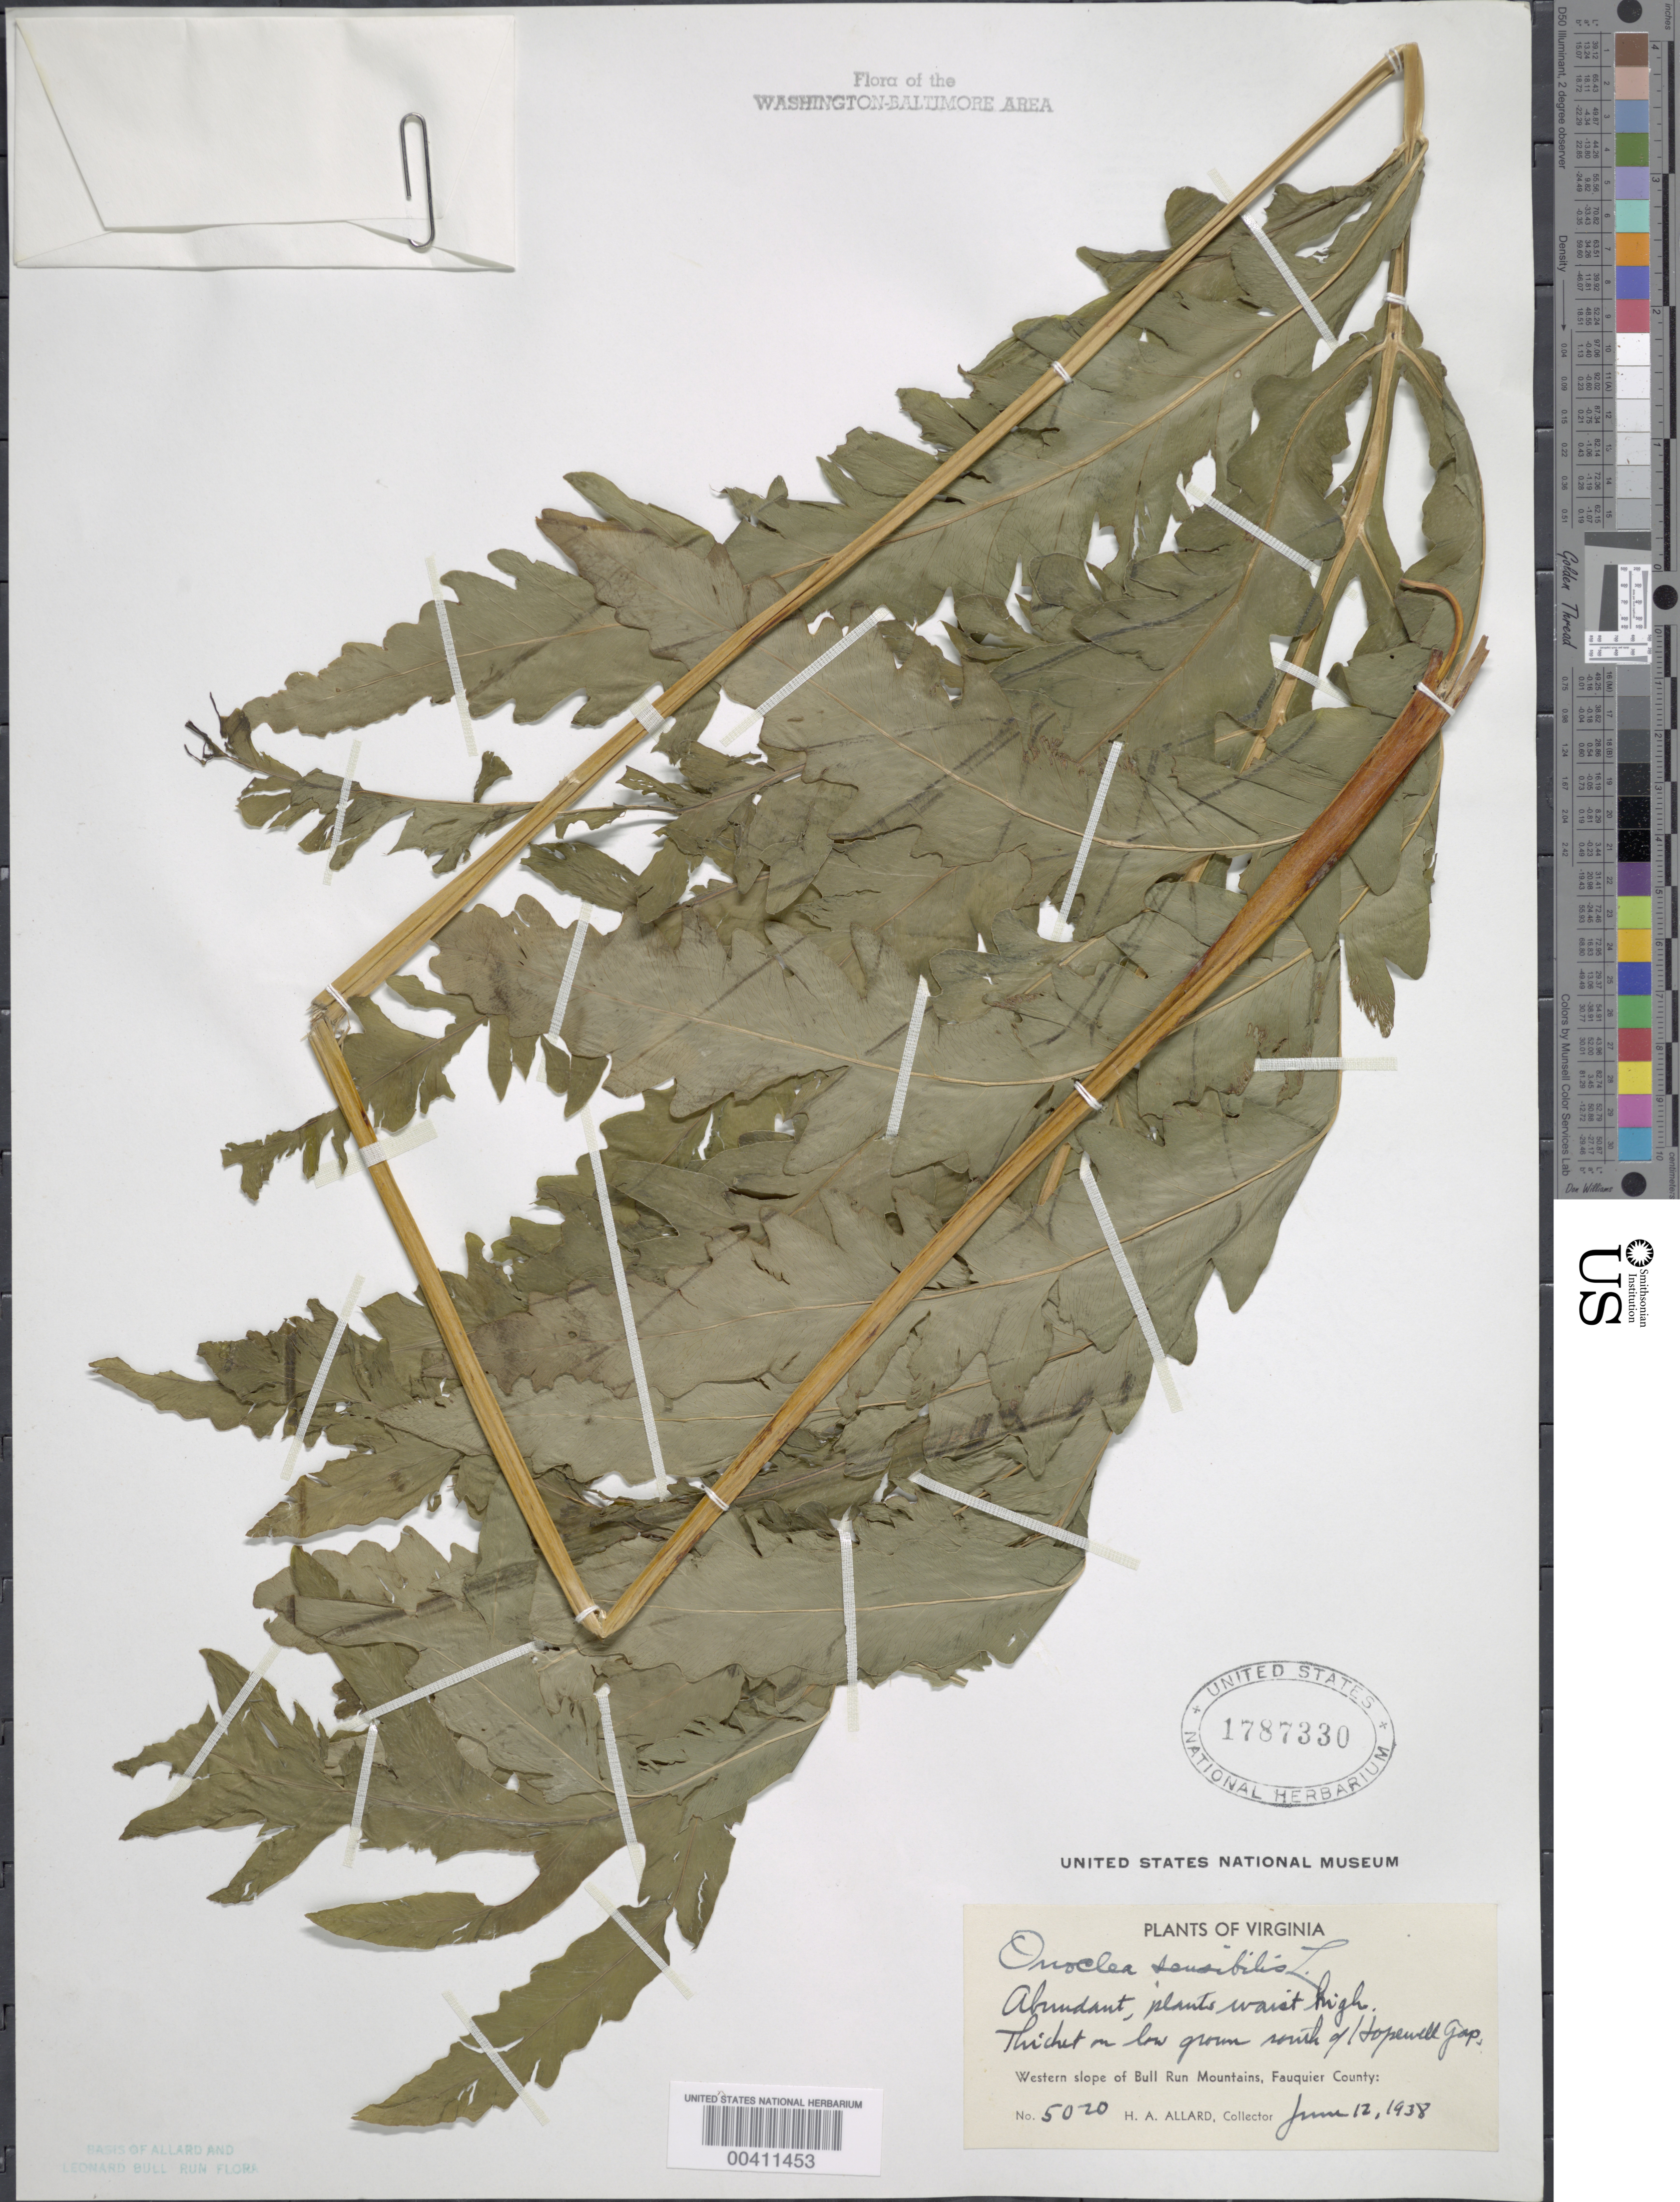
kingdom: Plantae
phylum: Tracheophyta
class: Polypodiopsida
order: Polypodiales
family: Onocleaceae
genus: Onoclea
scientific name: Onoclea sensibilis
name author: L.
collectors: H. A. Allard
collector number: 5020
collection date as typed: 12 Jun 1938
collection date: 1938-06-12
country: United States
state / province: Virginia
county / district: Fauquier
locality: South of Hopewell Gap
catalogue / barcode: US 1787330